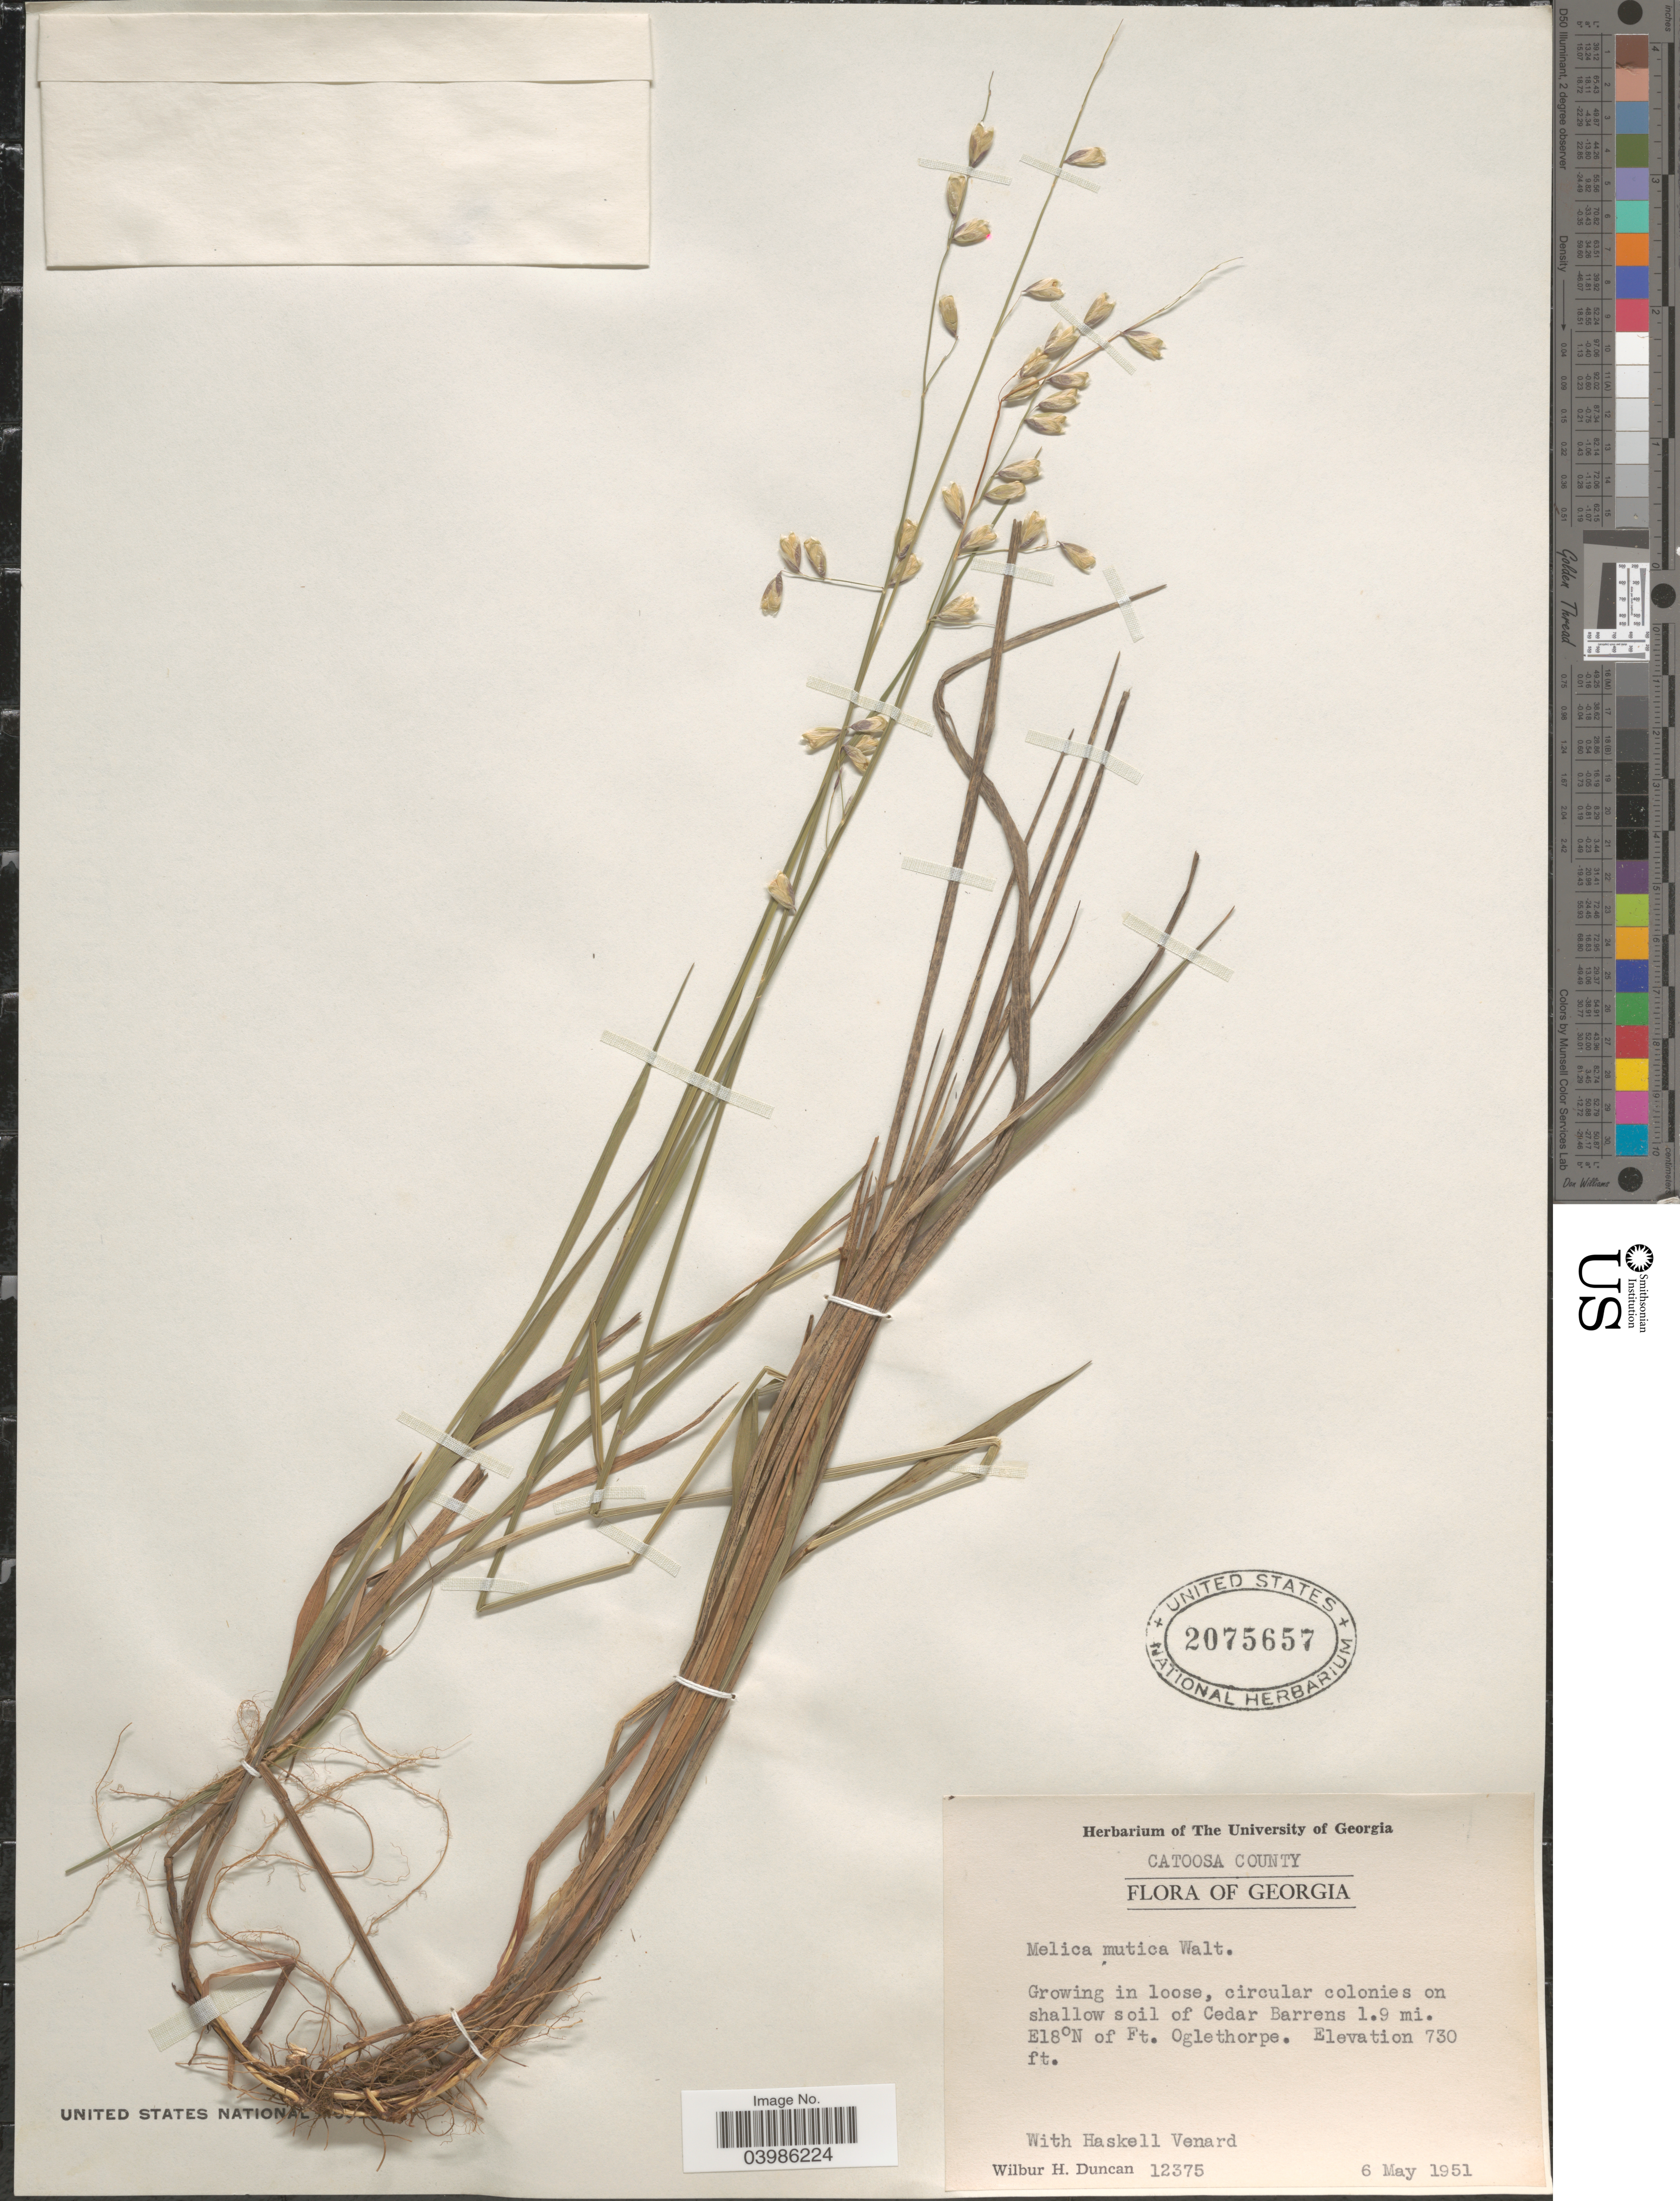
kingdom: Plantae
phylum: Tracheophyta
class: Liliopsida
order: Poales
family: Poaceae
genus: Melica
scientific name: Melica mutica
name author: Walter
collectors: W. H. Duncan & H. Venard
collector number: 12375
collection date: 1951-05-06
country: United States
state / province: Georgia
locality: Catoosa County. On shallow soil of Cedar Barrens 1.9 mi. E18ºN of Ft. Oglethorpe.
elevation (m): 223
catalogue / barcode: US 2075657